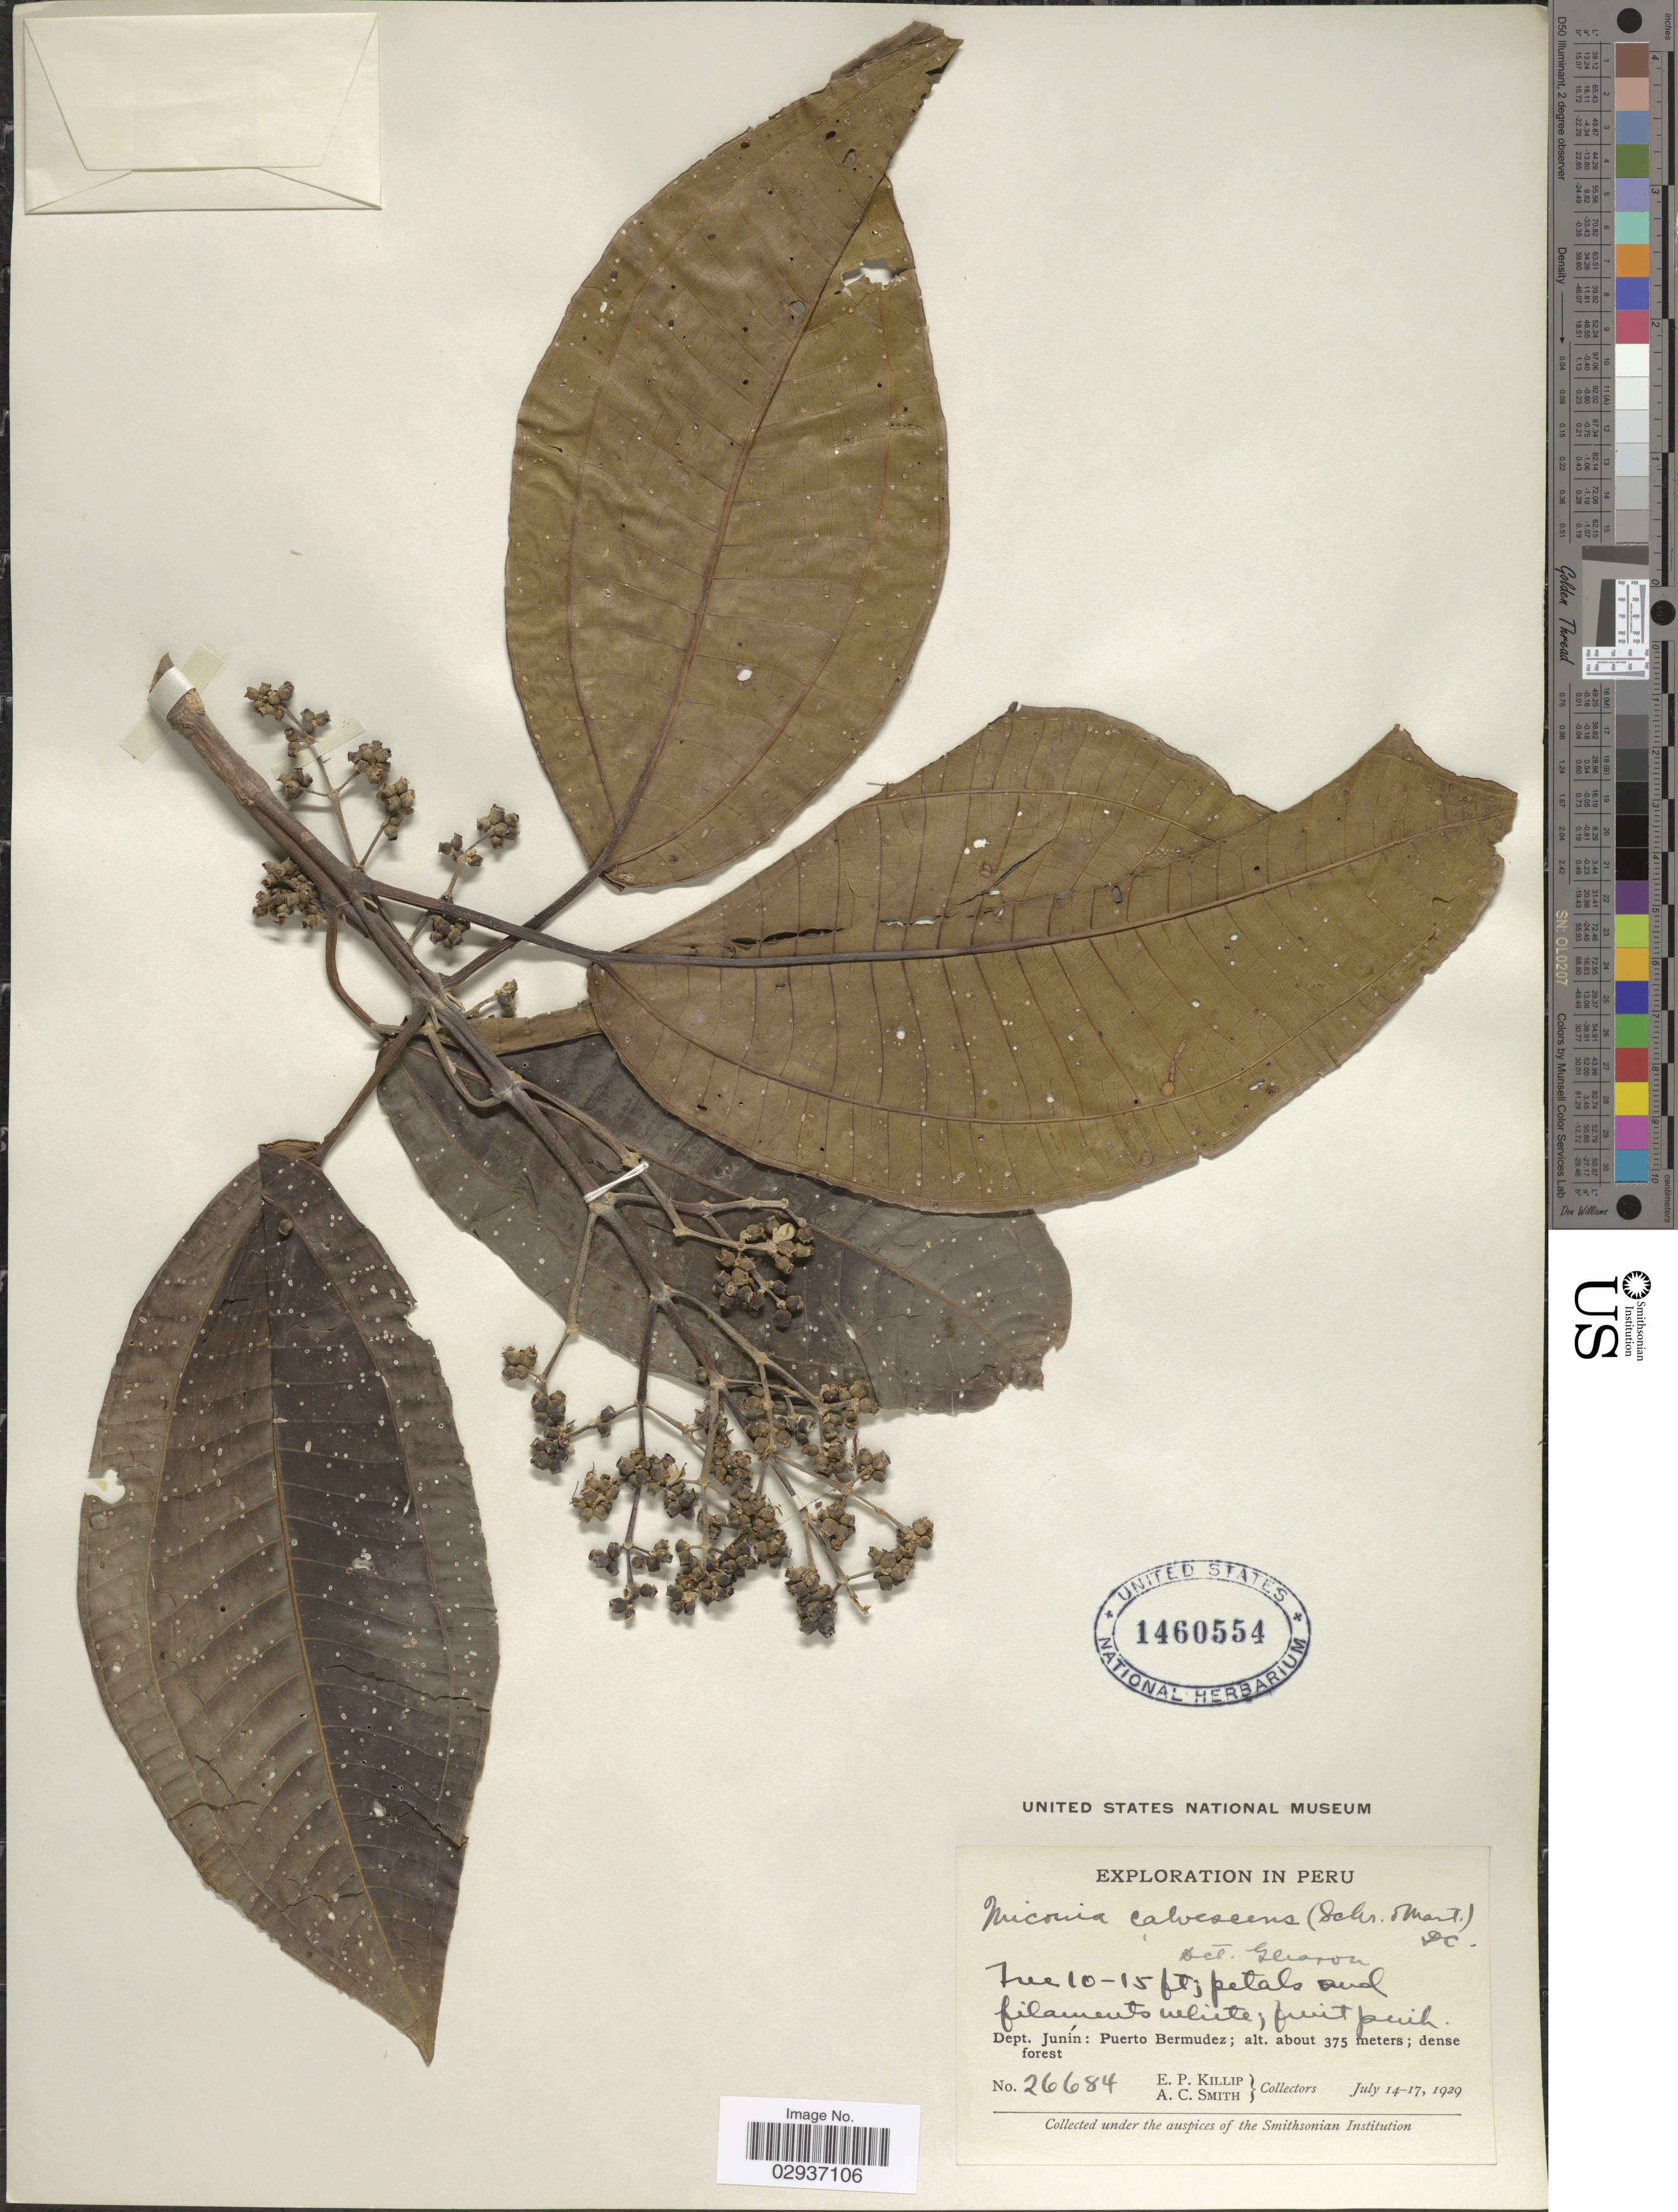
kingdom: Plantae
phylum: Tracheophyta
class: Magnoliopsida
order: Myrtales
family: Melastomataceae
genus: Miconia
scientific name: Miconia calvescens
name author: DC.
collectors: E. P. Killip & A. C. Smith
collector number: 26684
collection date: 1929-07-14/1929-07-17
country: Peru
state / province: Junín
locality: Dept. Juín: Puerto Bermudez.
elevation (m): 375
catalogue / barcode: US 1460554